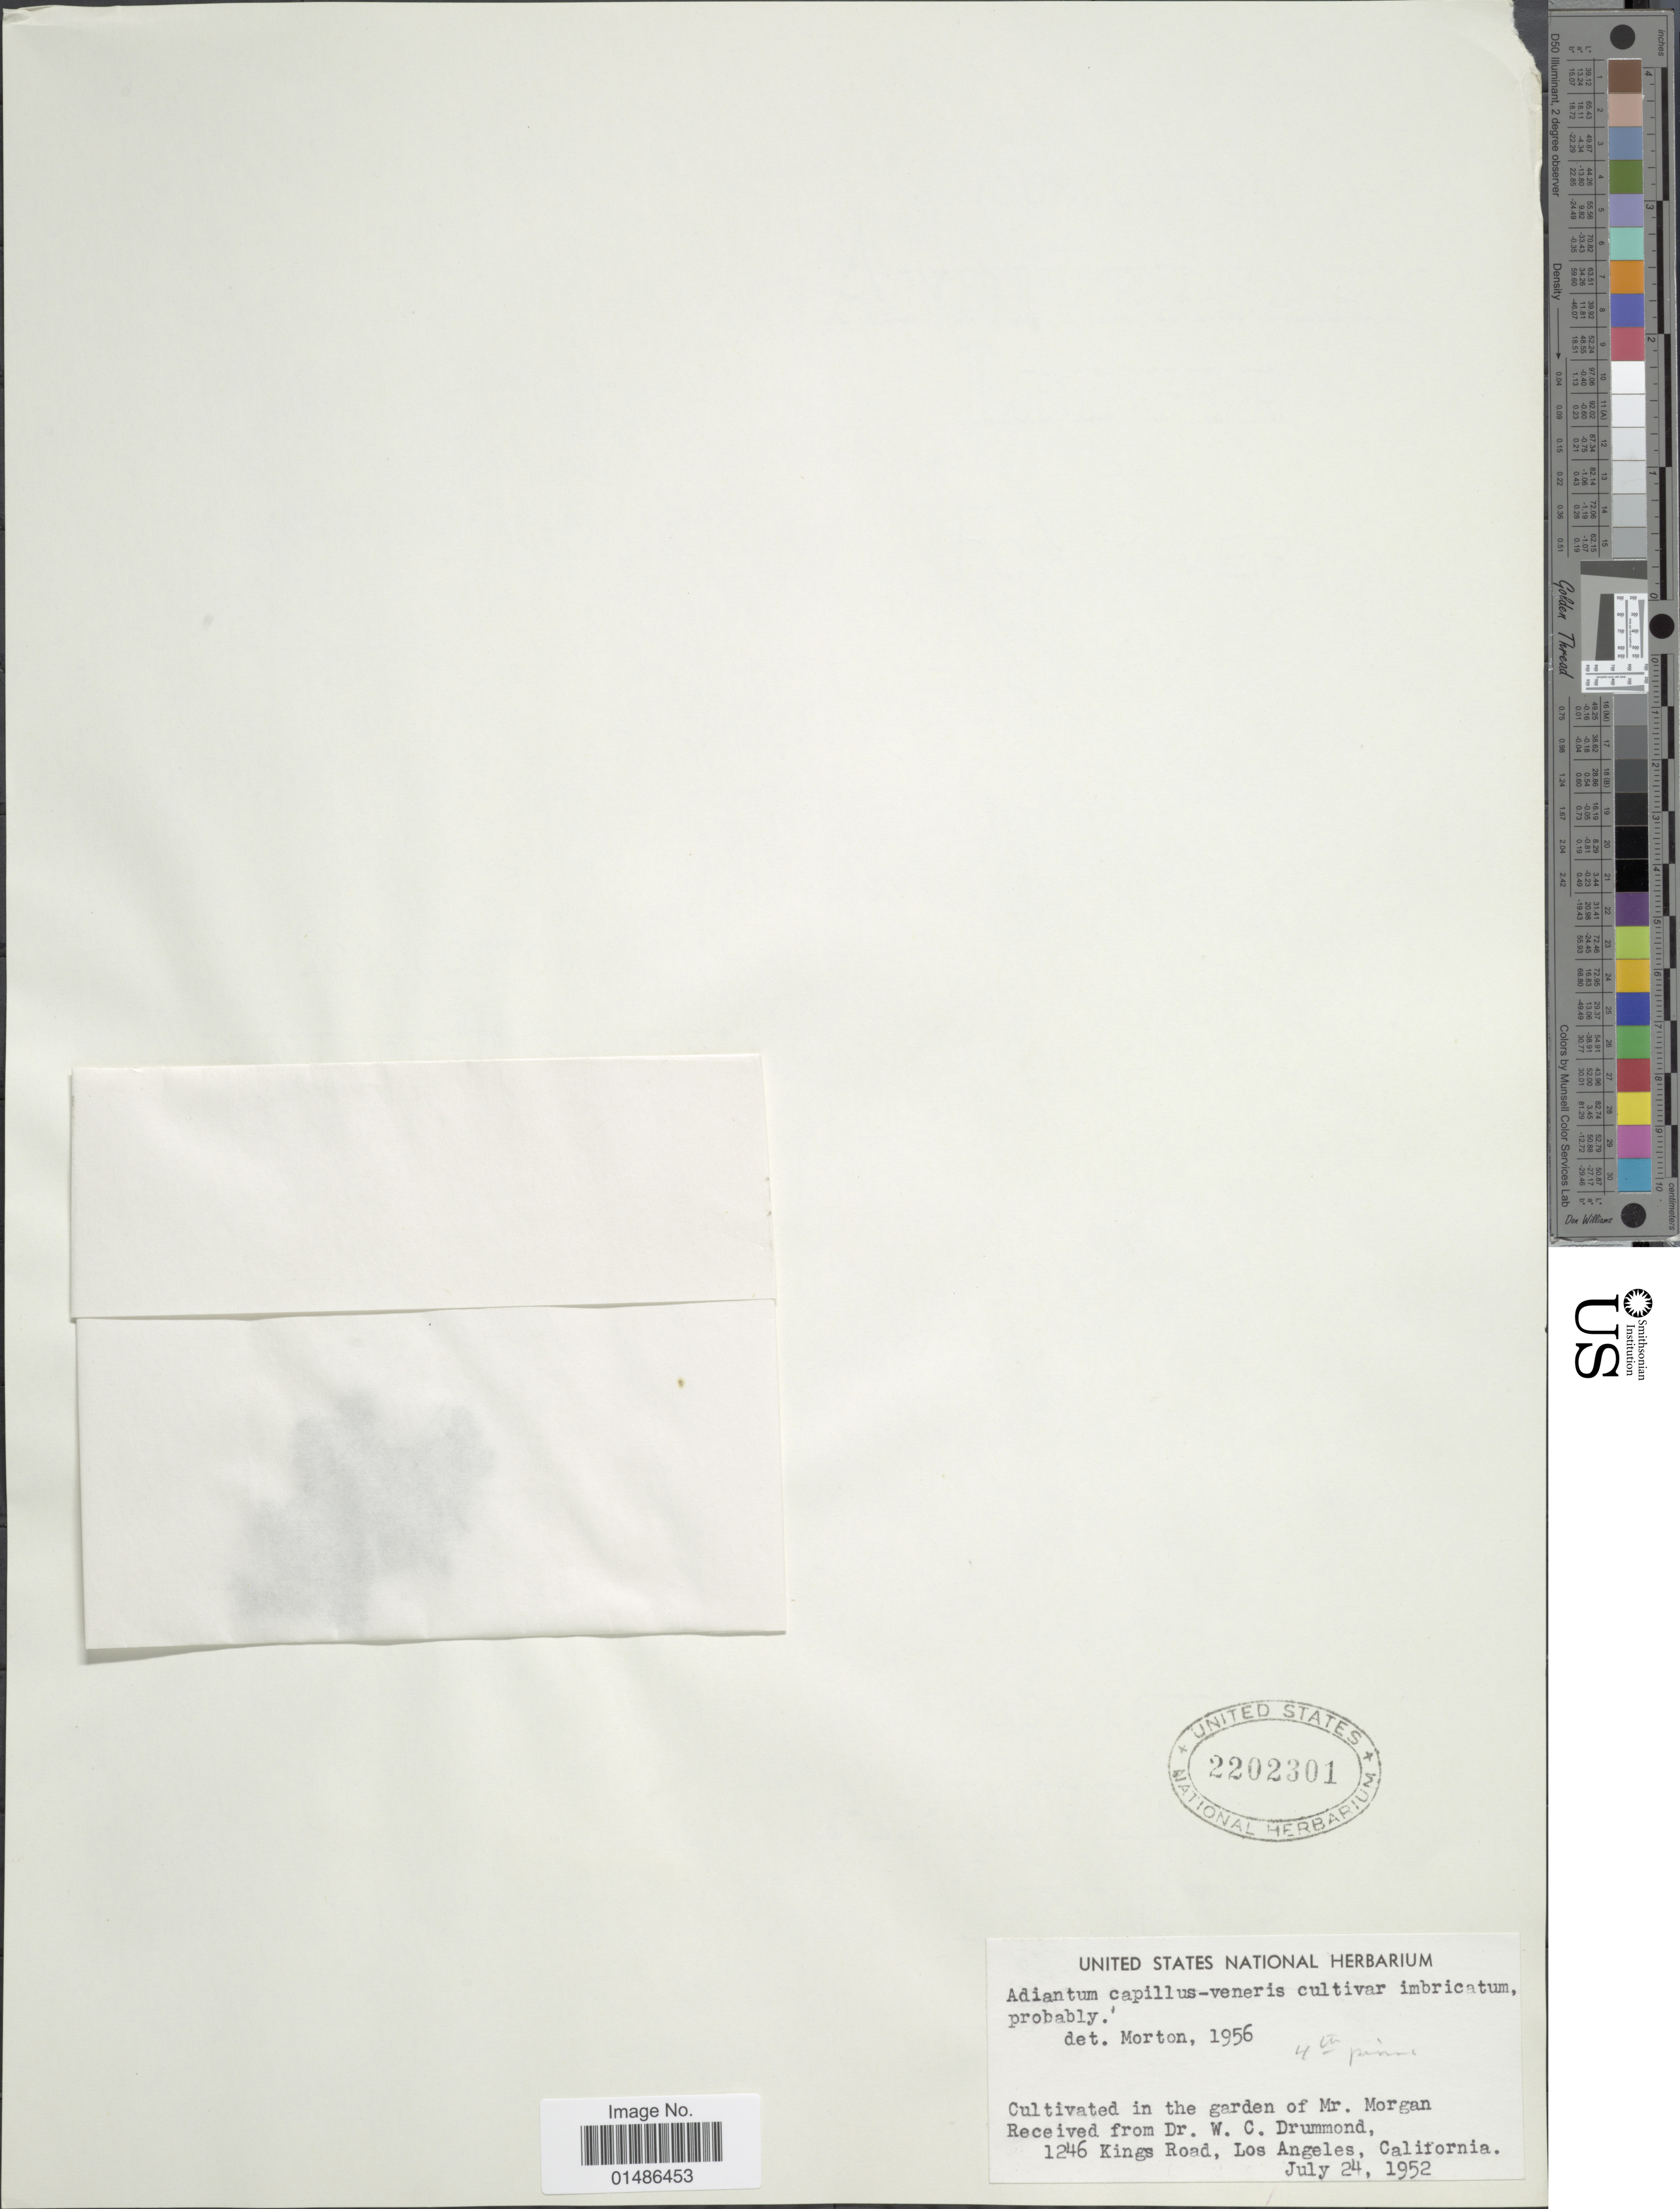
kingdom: Plantae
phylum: Tracheophyta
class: Polypodiopsida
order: Polypodiales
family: Pteridaceae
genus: Adiantum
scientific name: Adiantum imbricatum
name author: R.M. Tryon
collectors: W. Drummond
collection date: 1952-07-24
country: United States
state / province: California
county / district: Los Angeles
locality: Cultivated in the garden of Mr. Morgan, 1246 Kings Road, Los Angeles.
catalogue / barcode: US 2202301